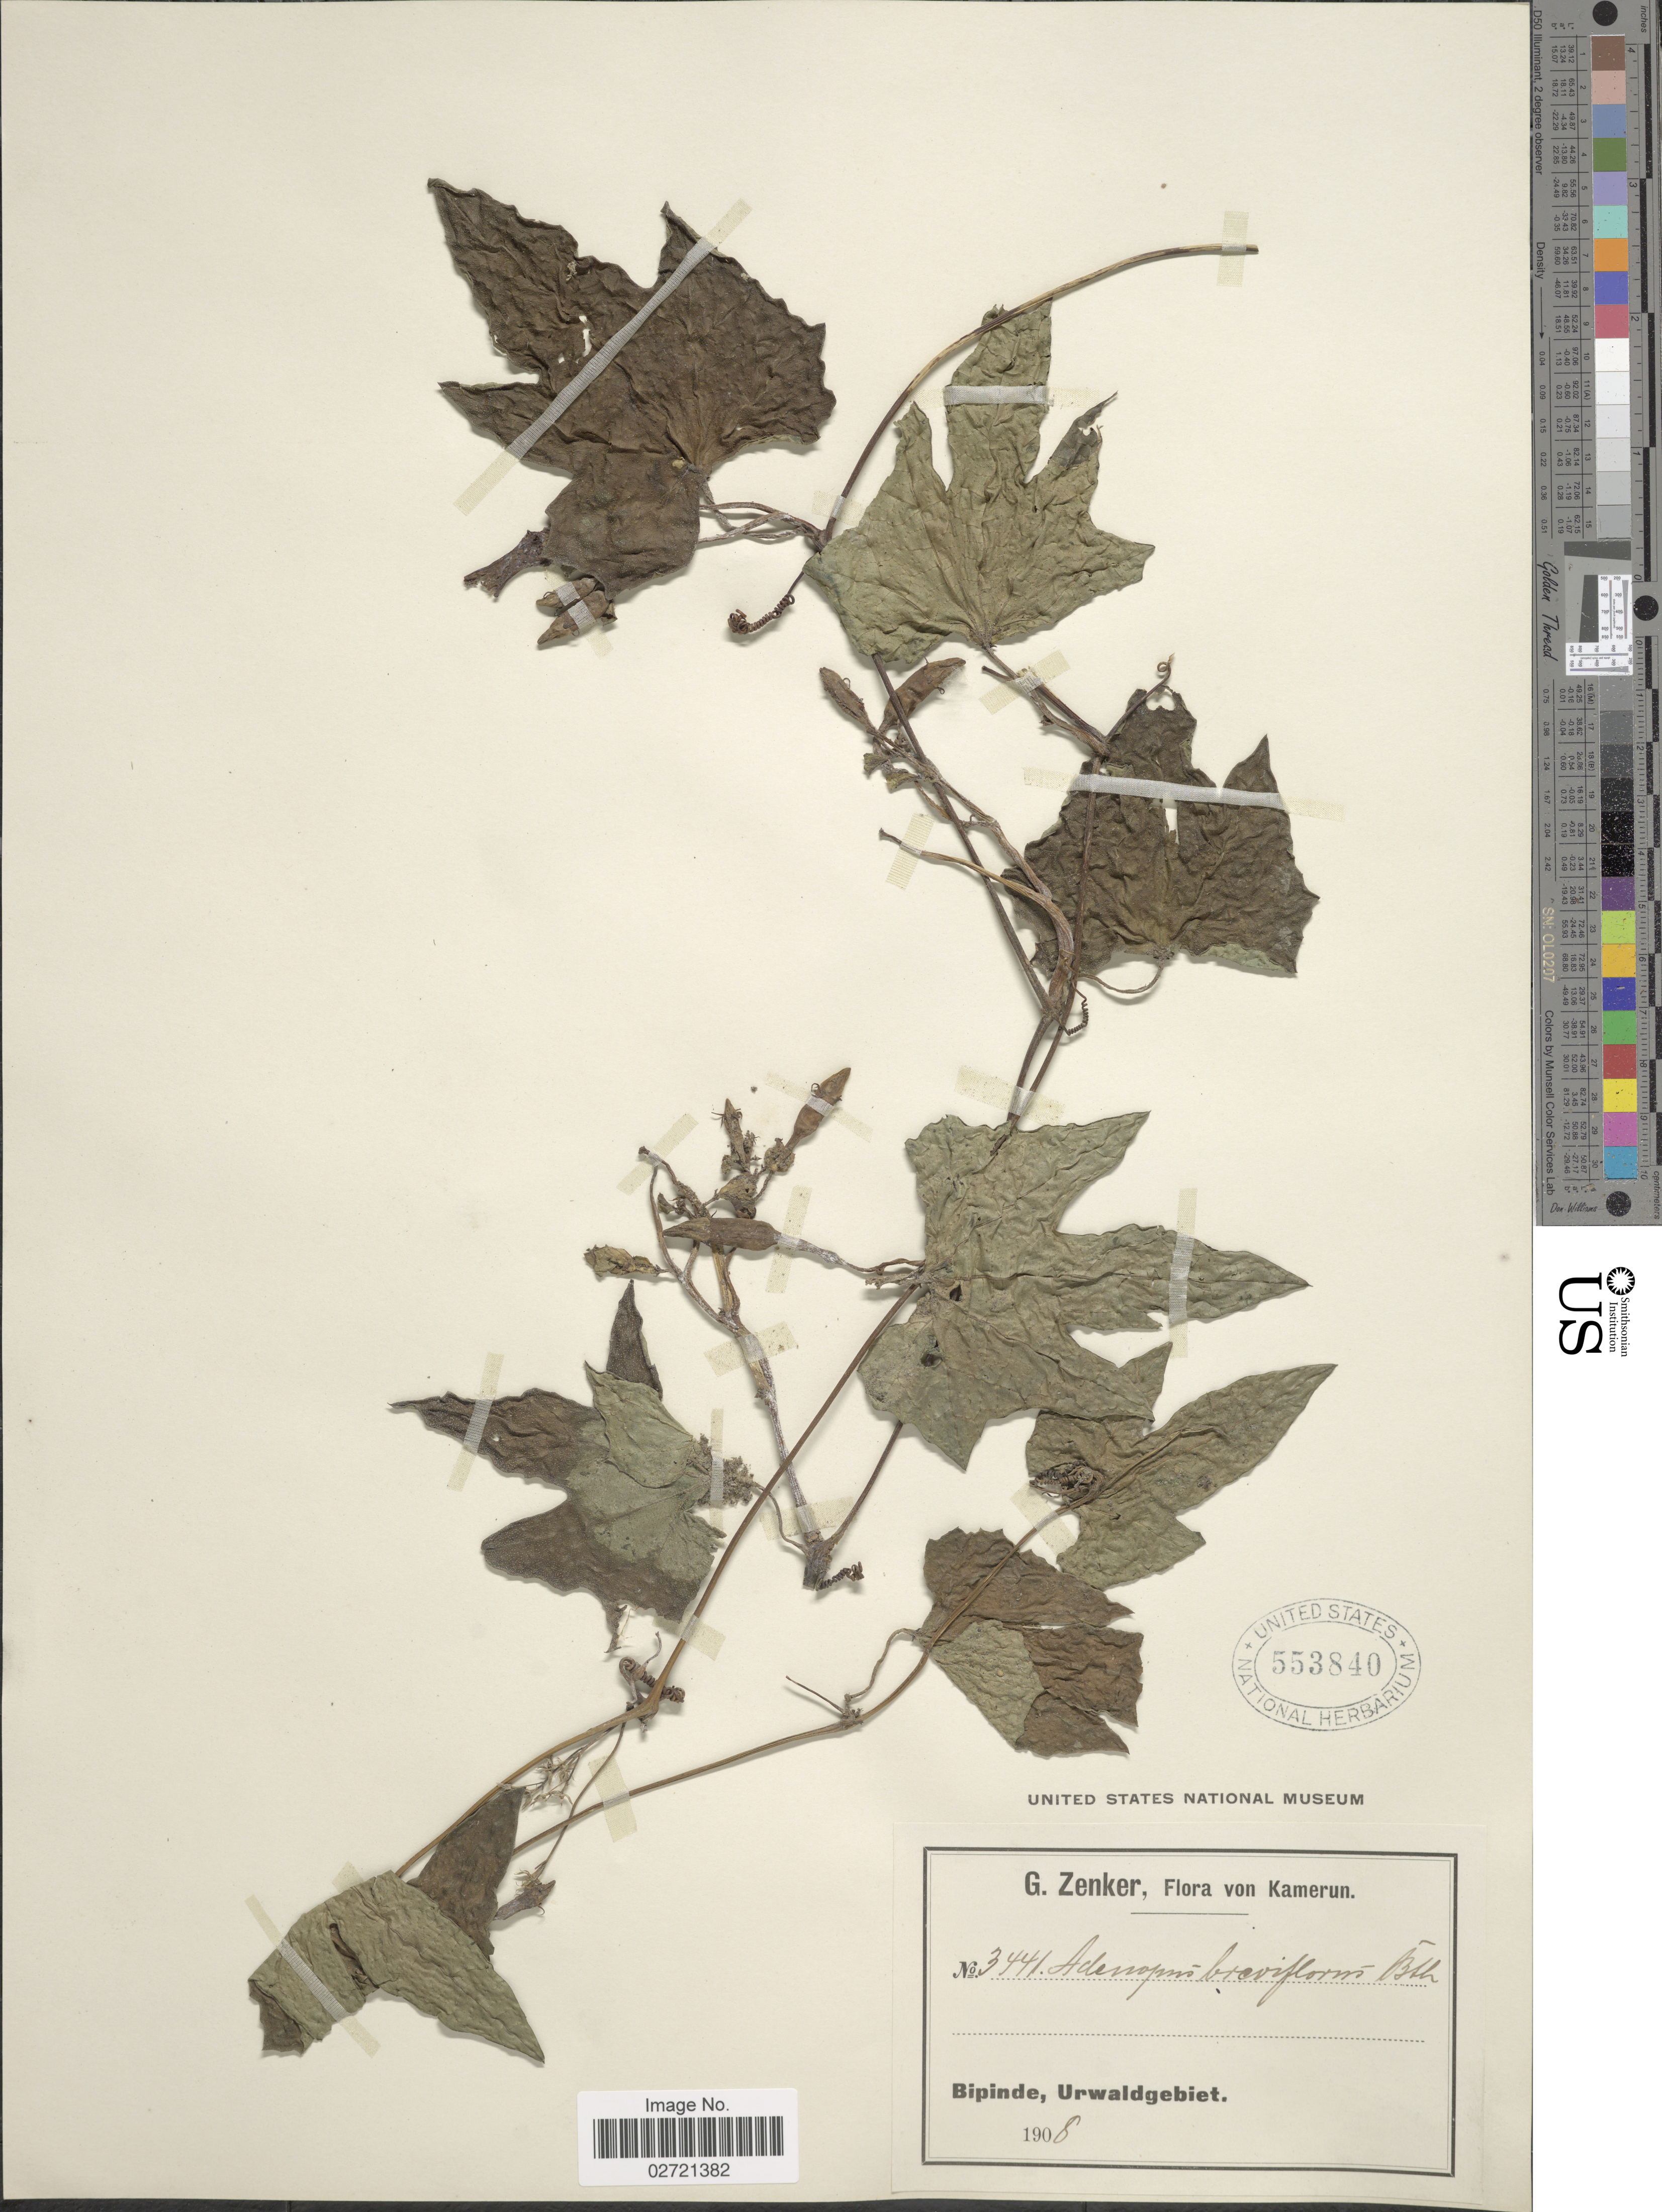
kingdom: Plantae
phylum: Tracheophyta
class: Magnoliopsida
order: Cucurbitales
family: Cucurbitaceae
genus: Lagenaria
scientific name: Lagenaria breviflora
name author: (Benth.) Roberty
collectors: G. A. Zenker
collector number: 3441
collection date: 1908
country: Cameroon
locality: Kamerun, Bipinde, Urwaldgebiet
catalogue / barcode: US 553840